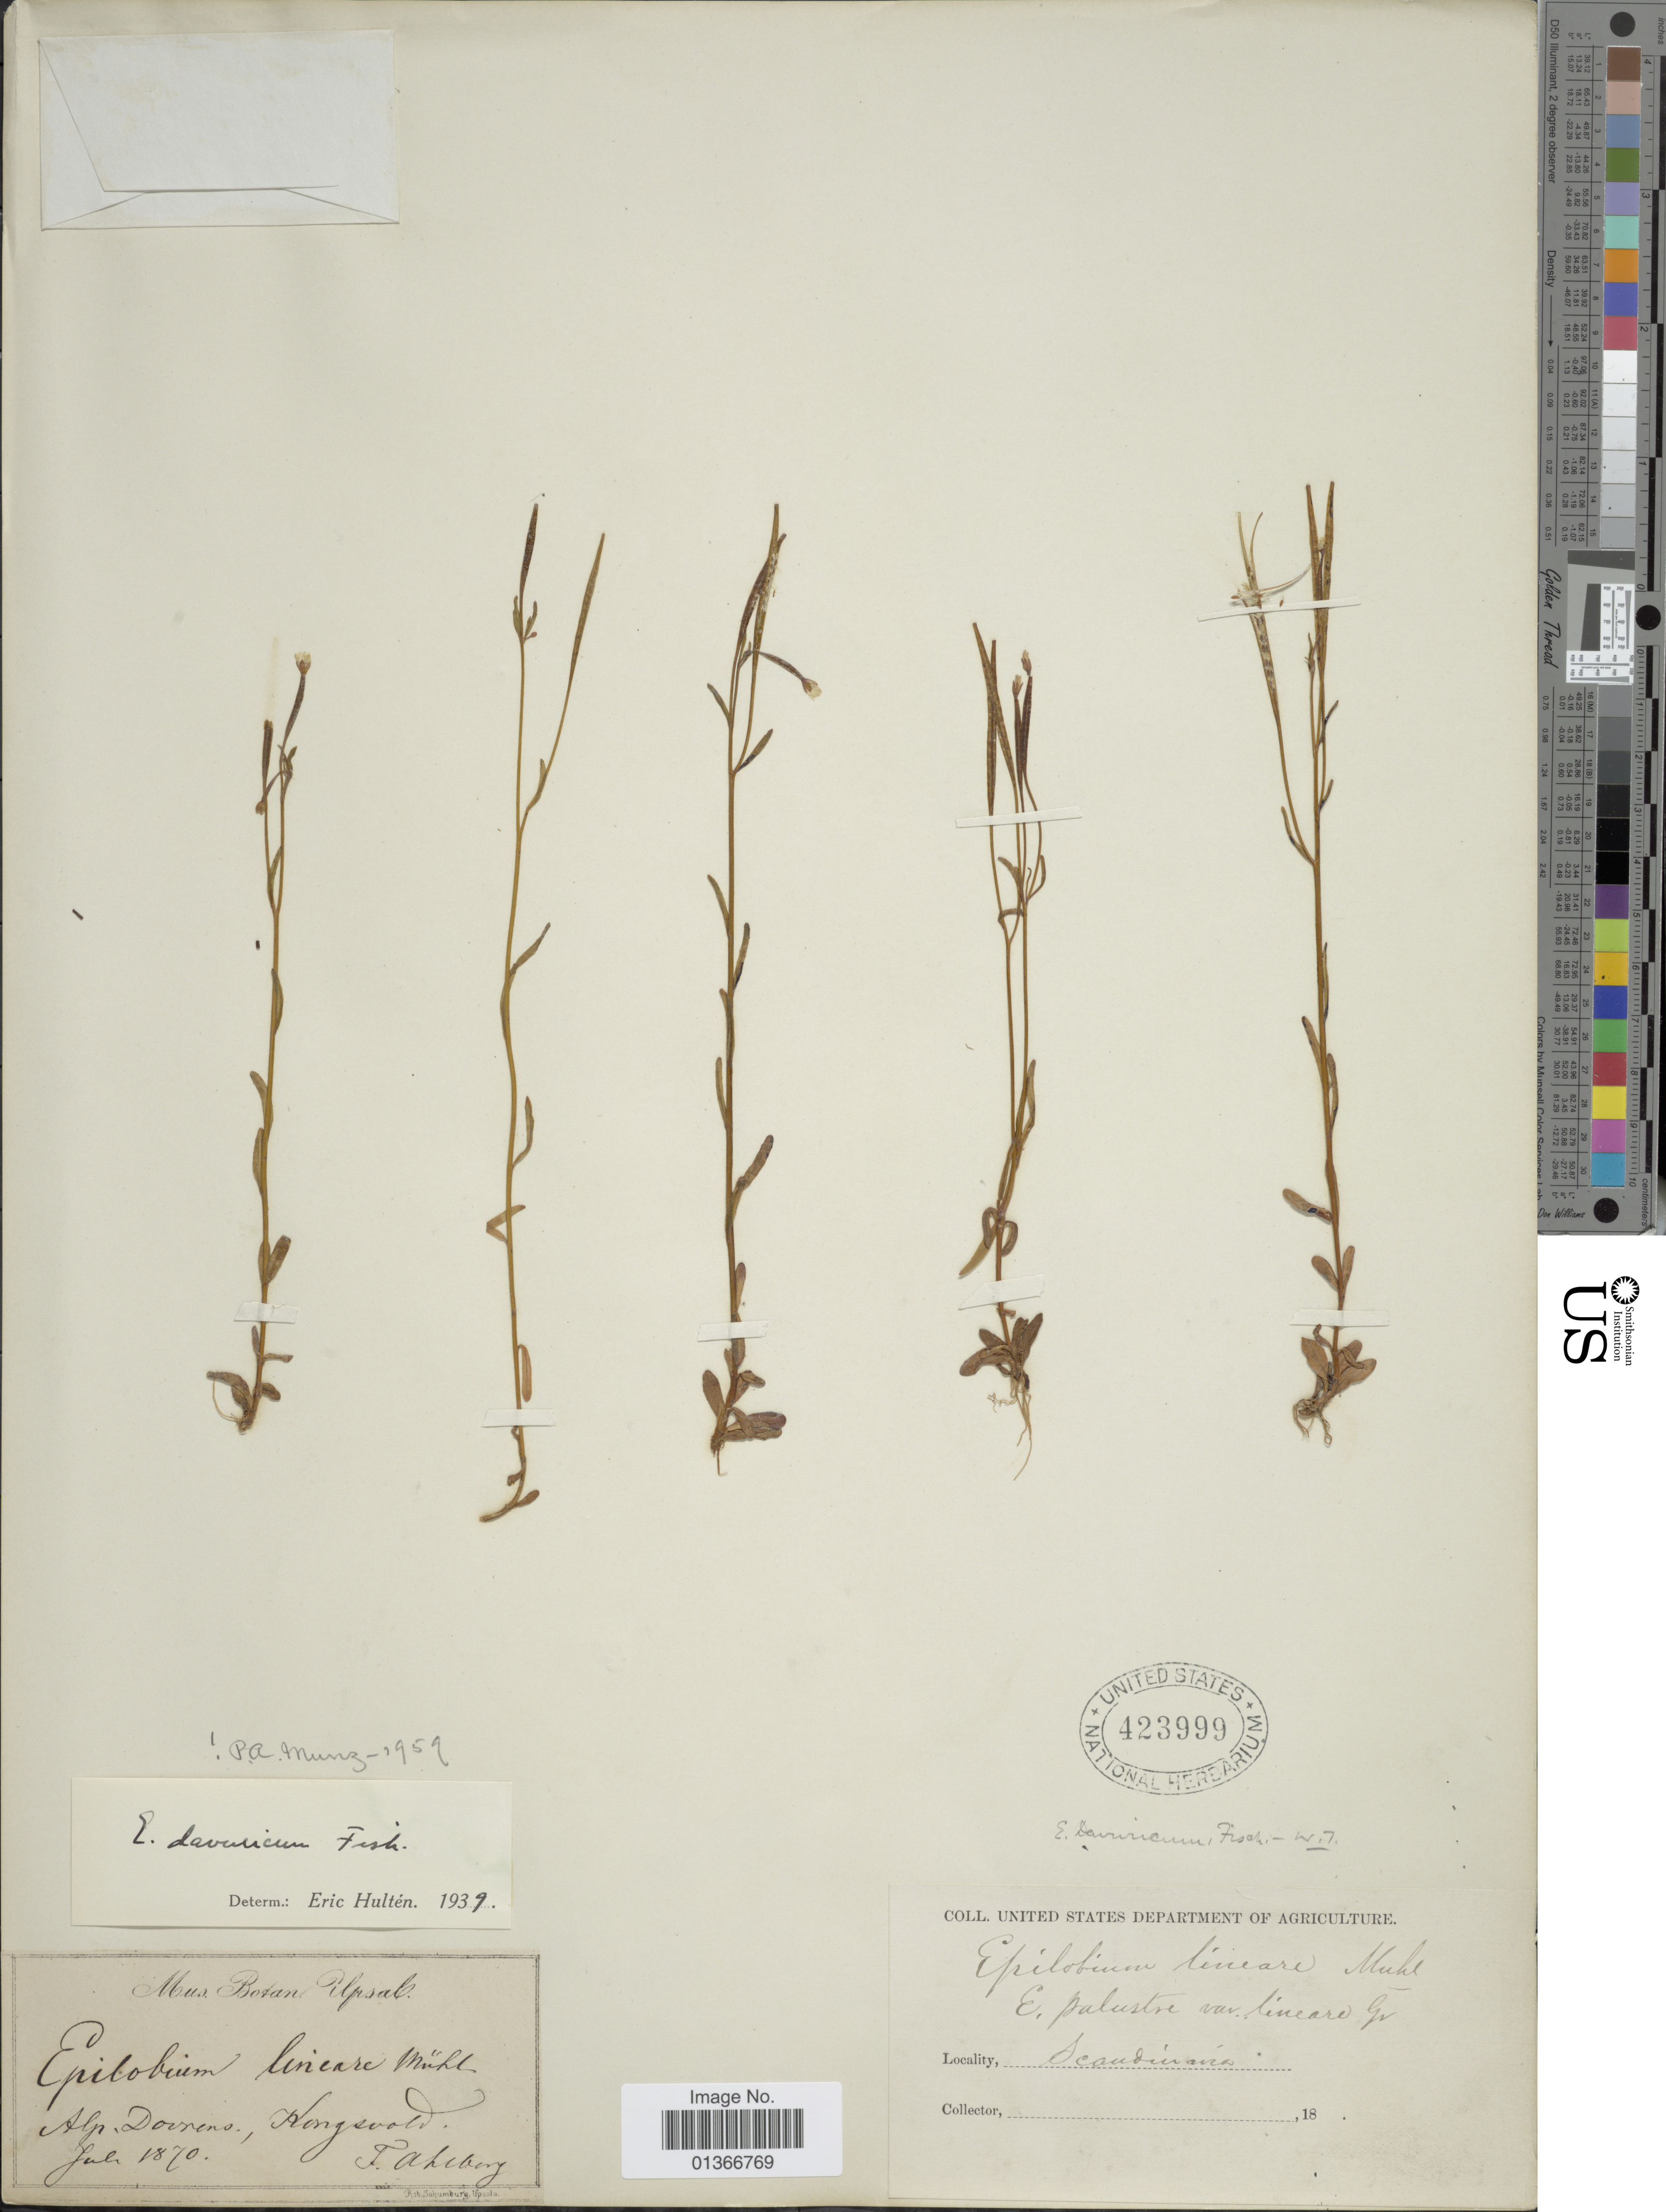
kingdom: Plantae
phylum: Tracheophyta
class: Magnoliopsida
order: Myrtales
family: Onagraceae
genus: Epilobium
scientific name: Epilobium davuricum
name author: Fisch. ex Hornem.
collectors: F. Ahlberg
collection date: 1870-07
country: Norway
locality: Alp. Dovrens, Kongsvold, Scandinavia.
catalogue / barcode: US 423999